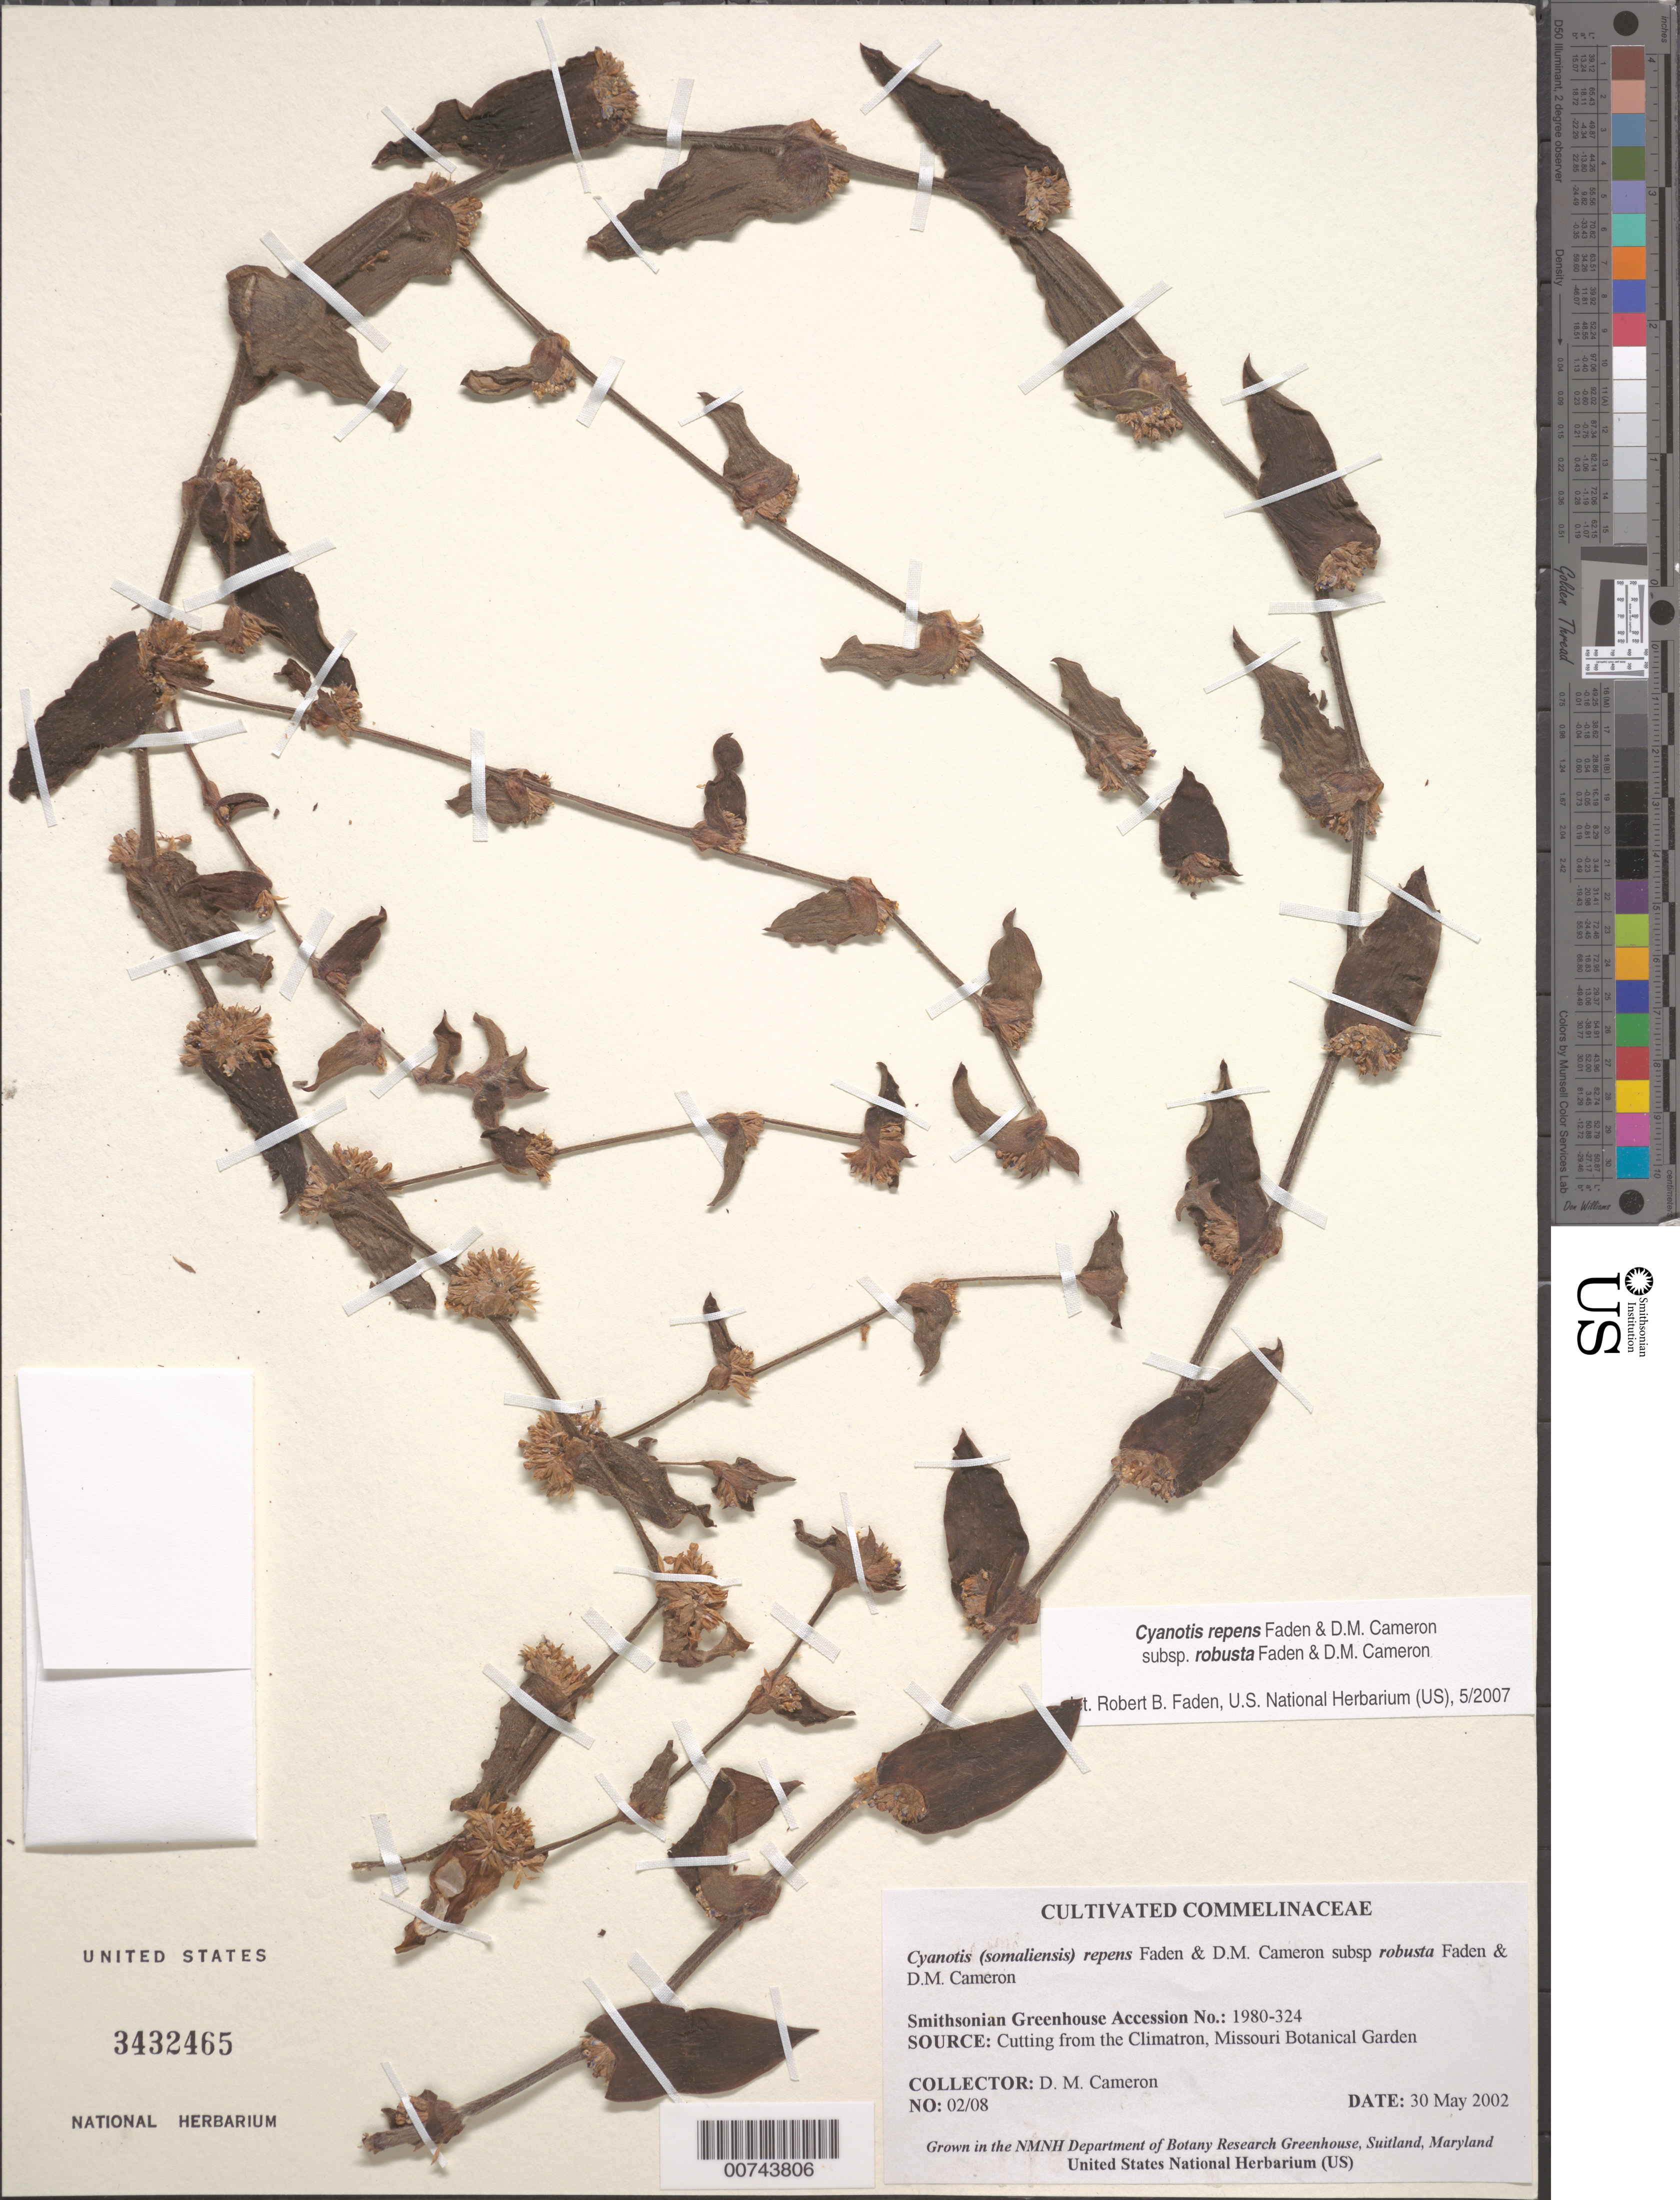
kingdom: Plantae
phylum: Tracheophyta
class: Liliopsida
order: Commelinales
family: Commelinaceae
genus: Cyanotis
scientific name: Cyanotis repens subsp. robusta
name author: Faden & D.M. Cameron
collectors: D. Cameron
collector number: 02/08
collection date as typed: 30 May 2002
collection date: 2002-05-30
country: United States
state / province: Maryland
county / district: Prince George's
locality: Smithsonian Greenhouse.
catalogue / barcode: US 3432465